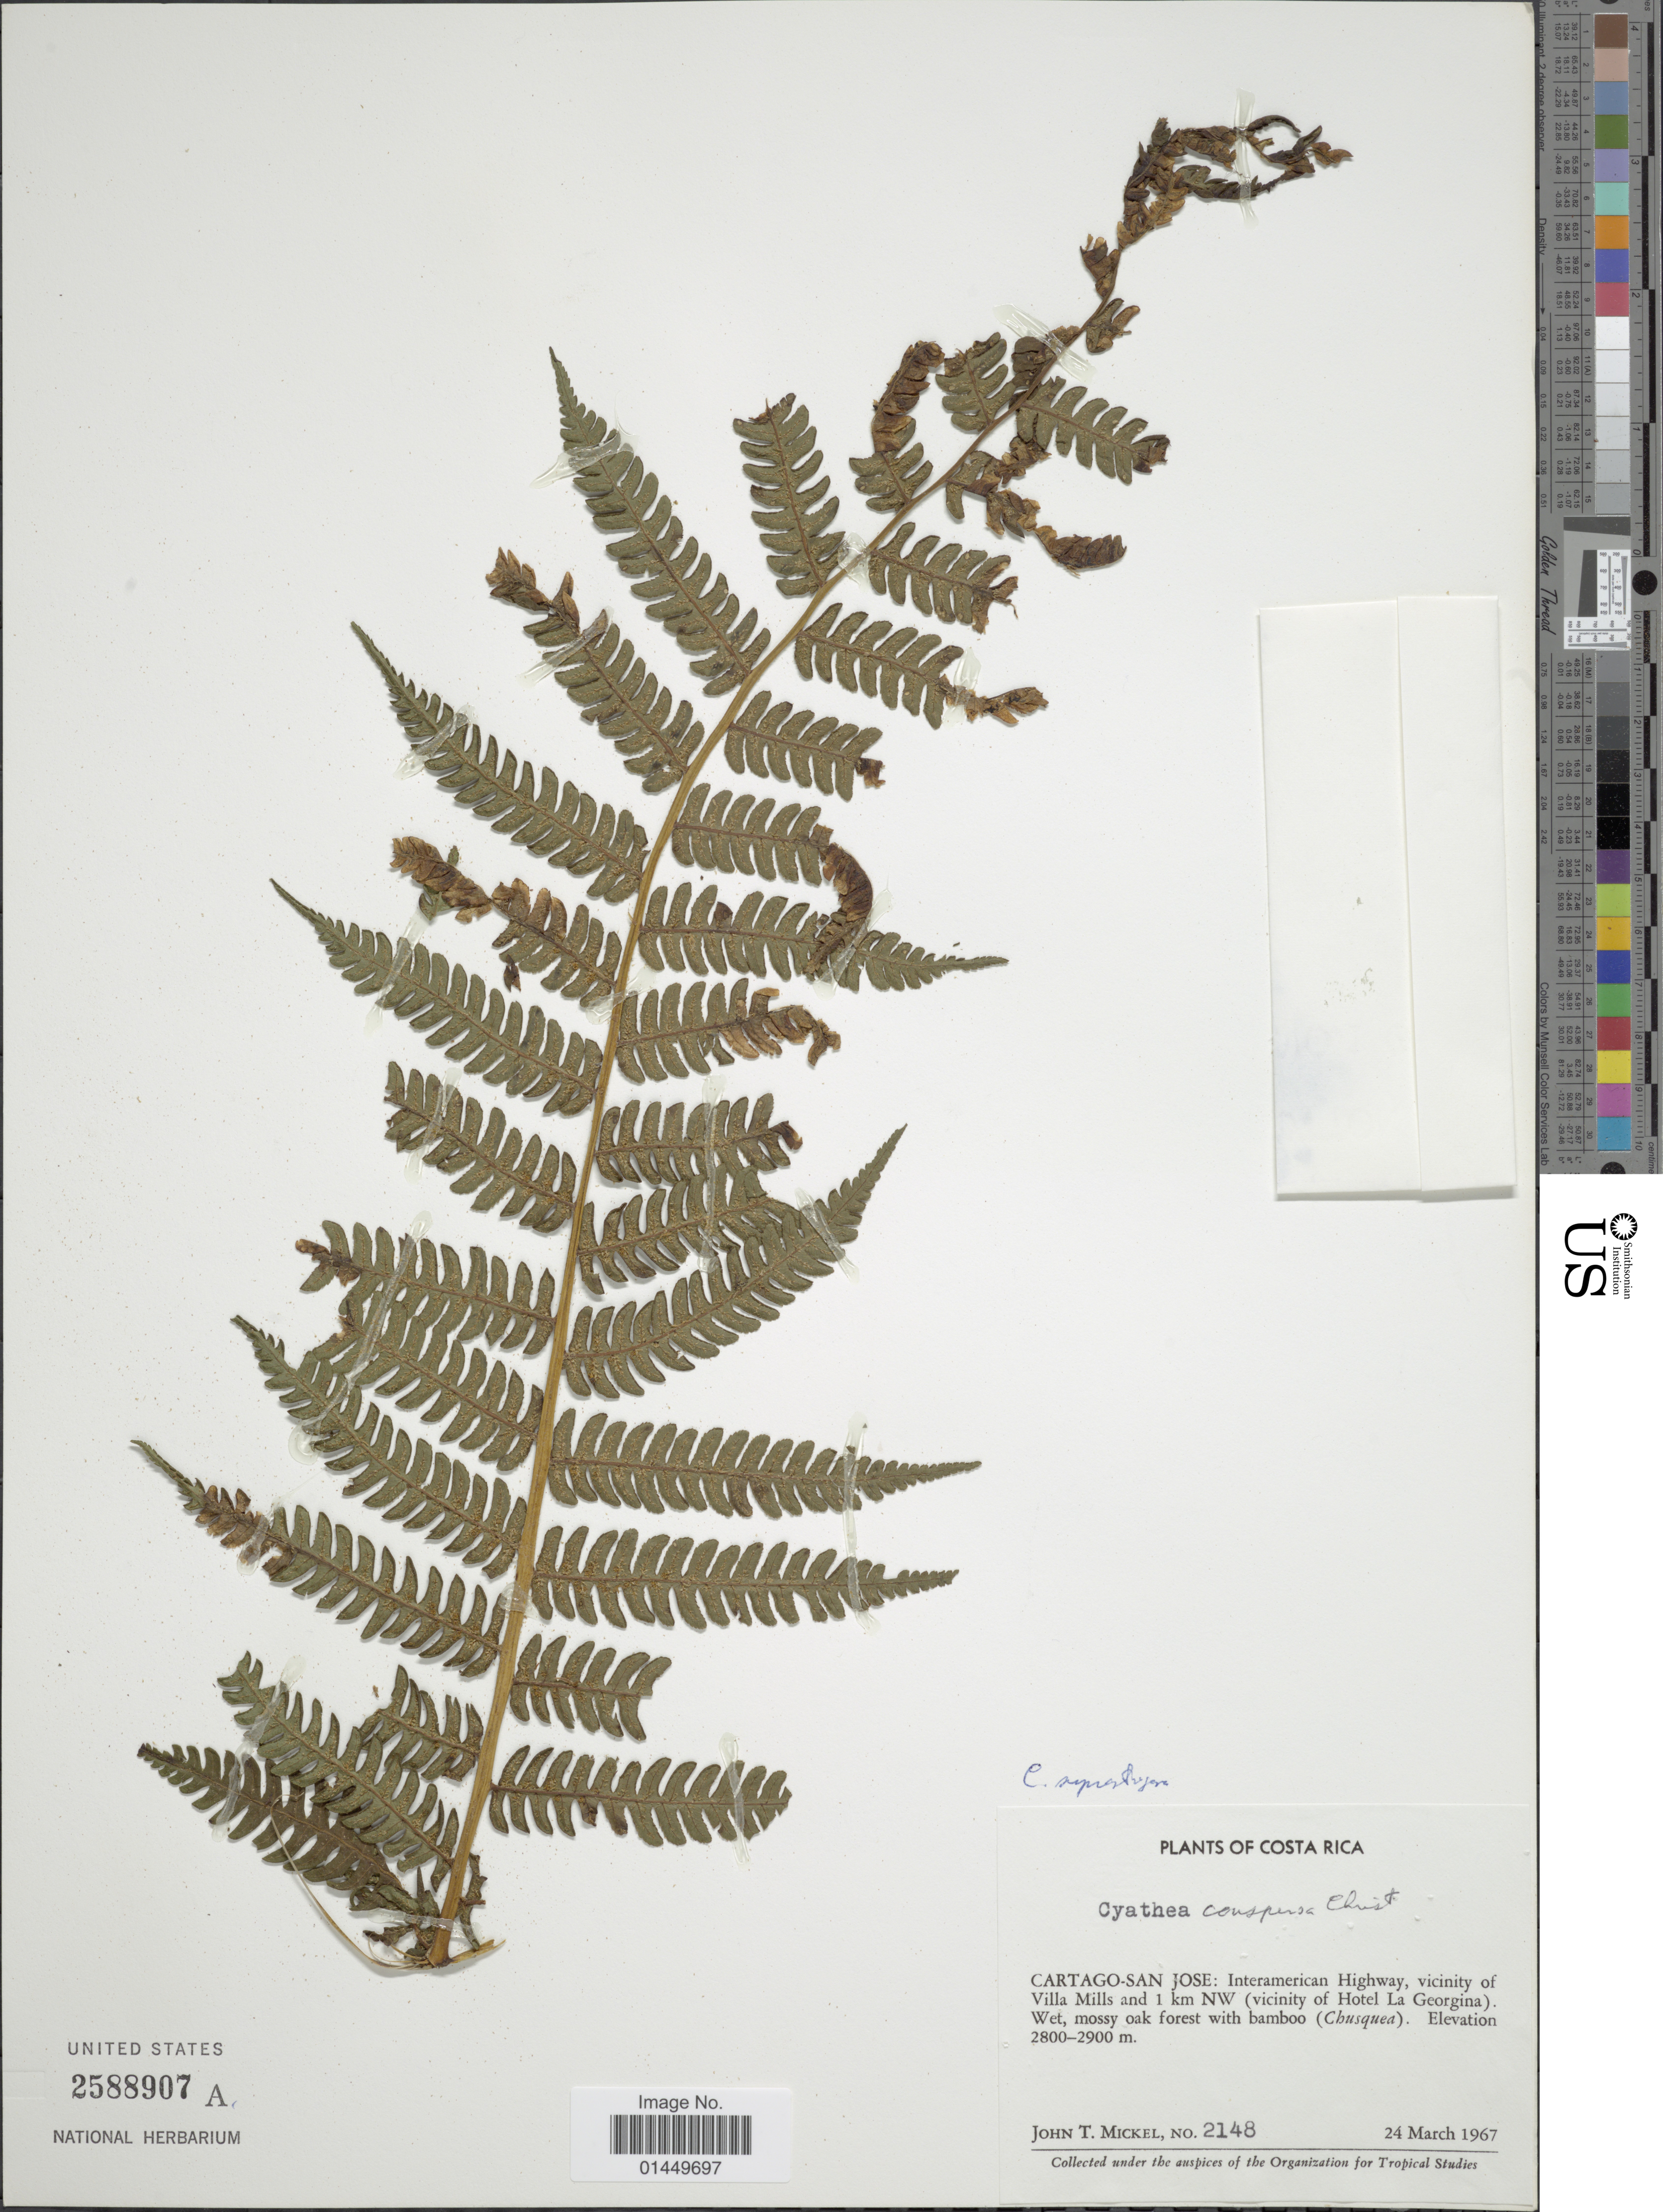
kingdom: Plantae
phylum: Tracheophyta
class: Polypodiopsida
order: Cyatheales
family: Cyatheaceae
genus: Cyathea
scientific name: Cyathea suprastrigosa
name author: (Christ) Maxon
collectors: J. T. Mickel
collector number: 2148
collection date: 1967-03-24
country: Costa Rica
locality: Cartago-San Jose: Interamerican Highway, vicinity of Villa Mills and 1 km NW (vicinity of Hotel La Georgina)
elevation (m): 2800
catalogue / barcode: US 2588907A